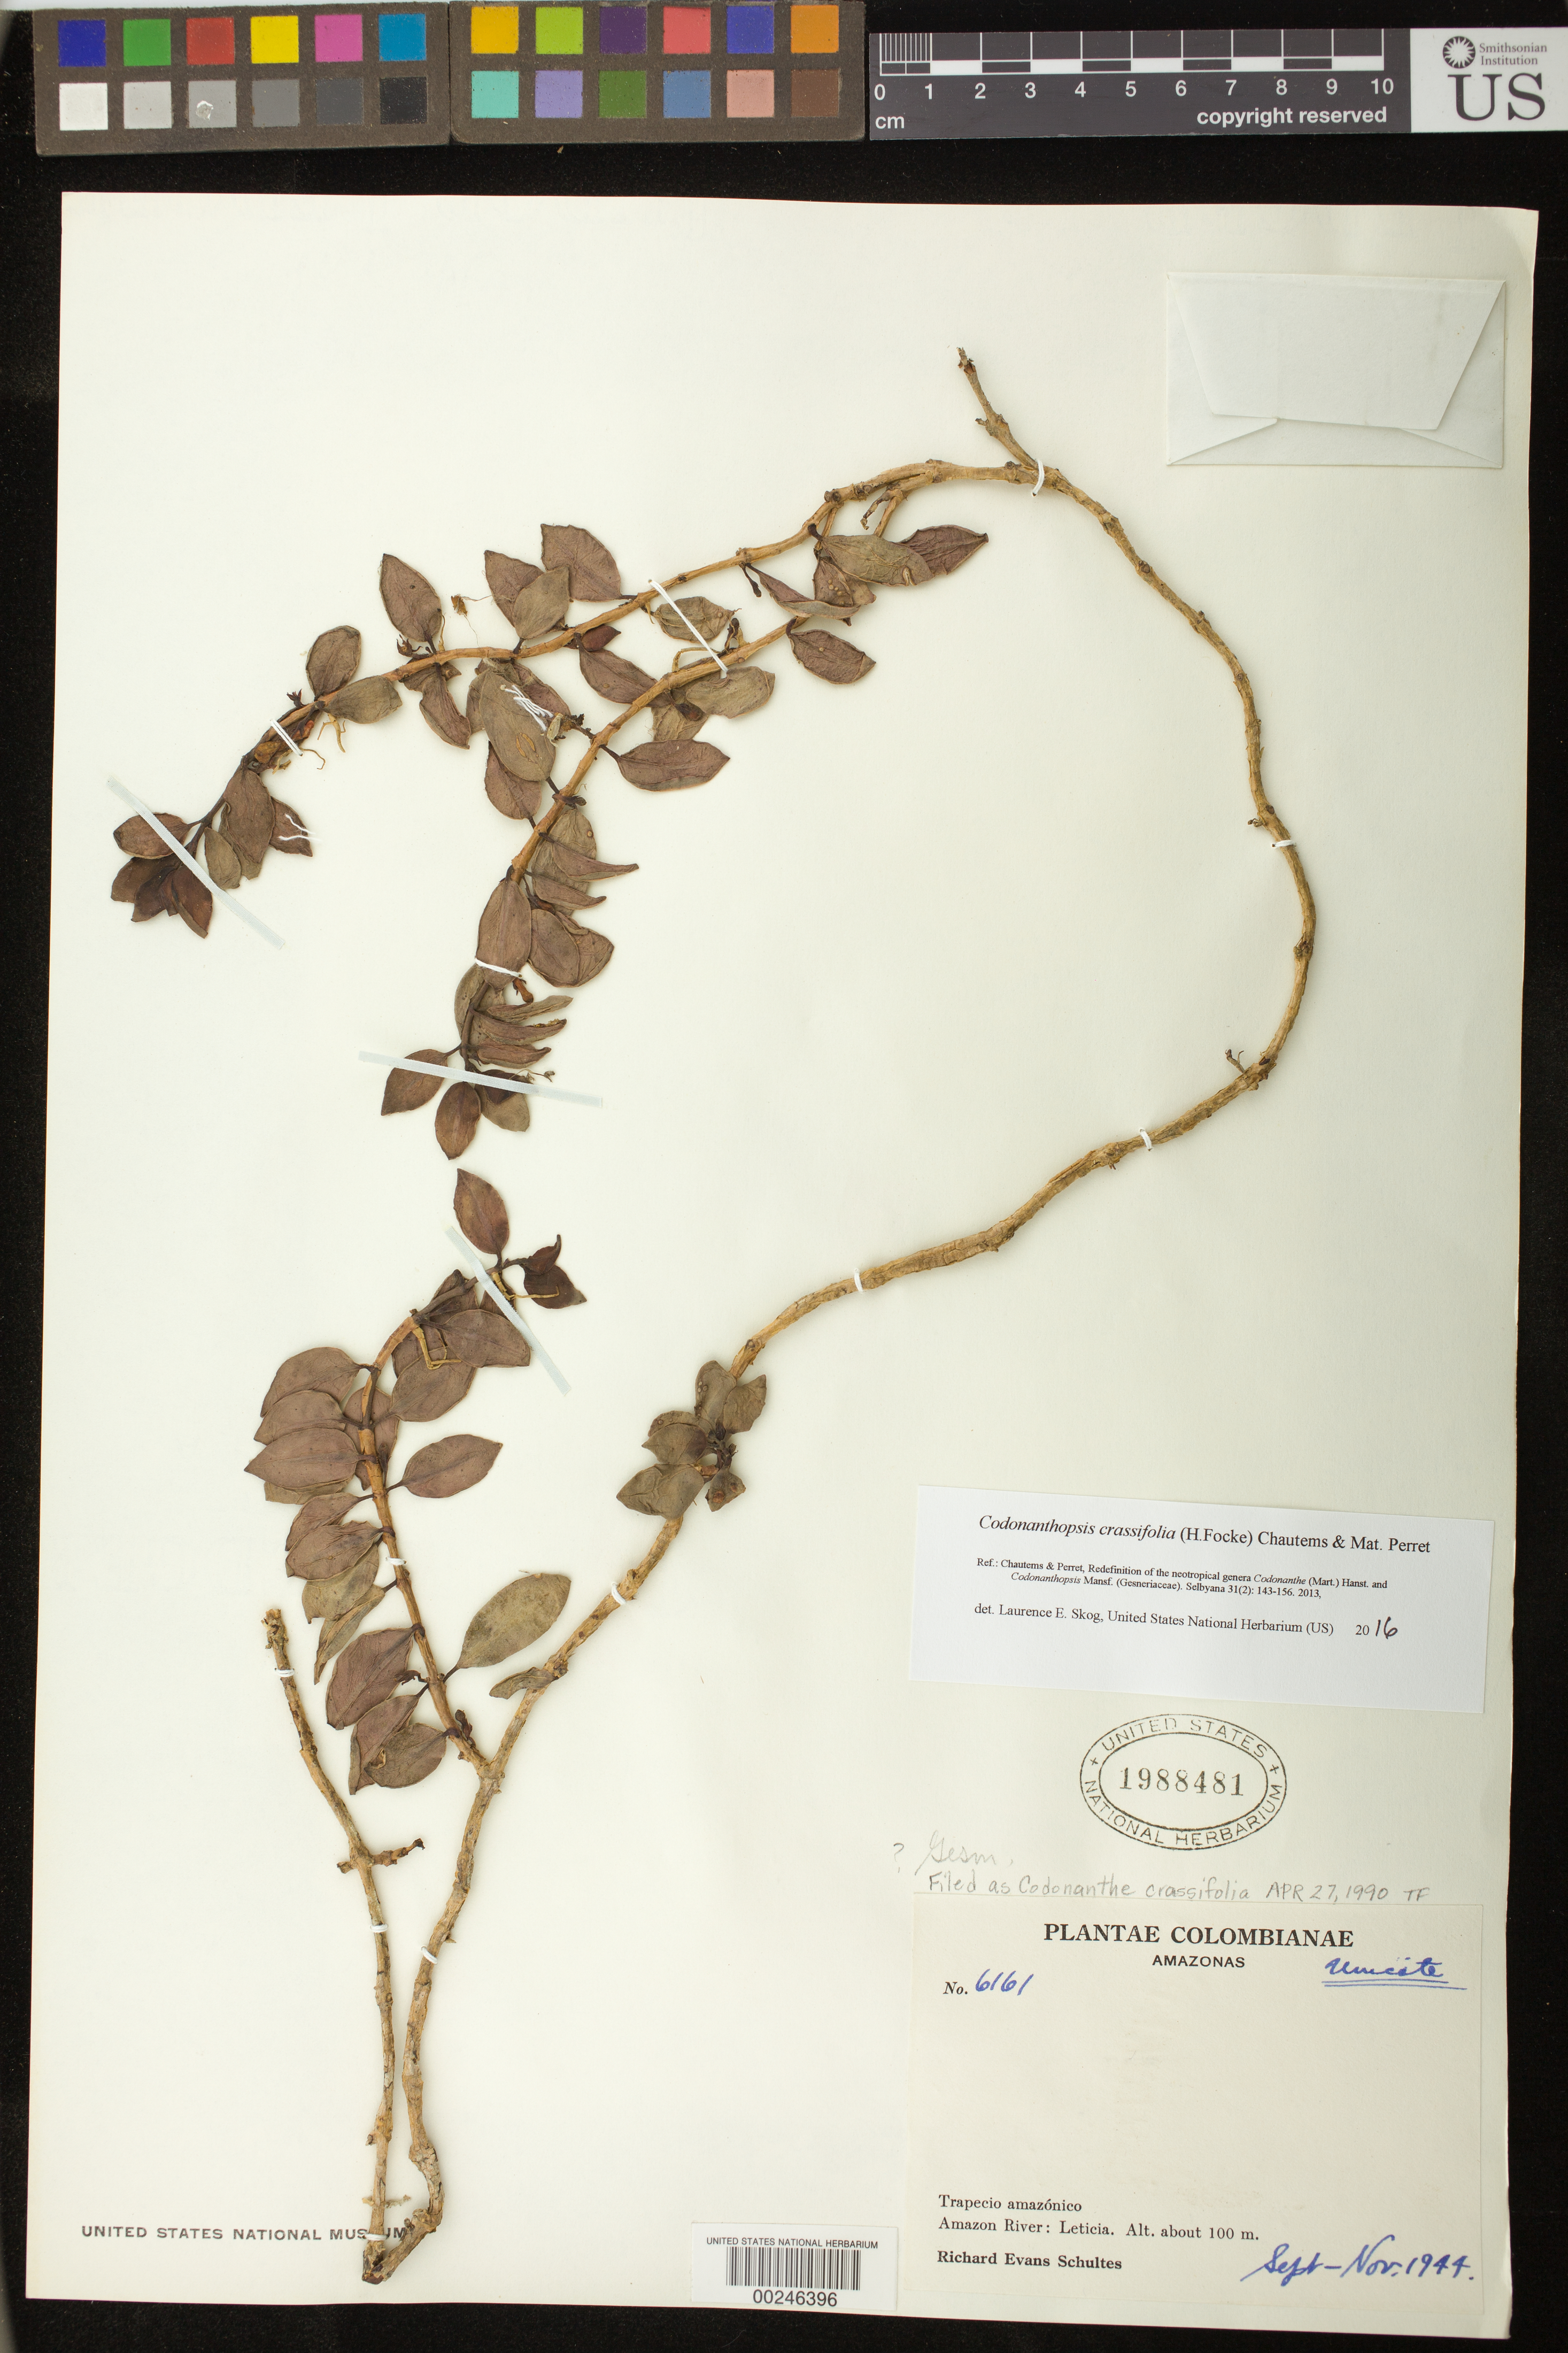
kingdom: Plantae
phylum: Tracheophyta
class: Magnoliopsida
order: Lamiales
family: Gesneriaceae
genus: Codonanthopsis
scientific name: Codonanthopsis crassifolia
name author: (H. Focke) Chautems & Mat.Perret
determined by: Skog, Laurence E.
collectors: R. E. Schultes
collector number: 6161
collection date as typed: Sep-Nov 1944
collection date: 1944-09/1944-11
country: Colombia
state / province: Amazônas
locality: Trapecio Amazonico, Amazon River, Leticia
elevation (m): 100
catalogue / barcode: US 1988481